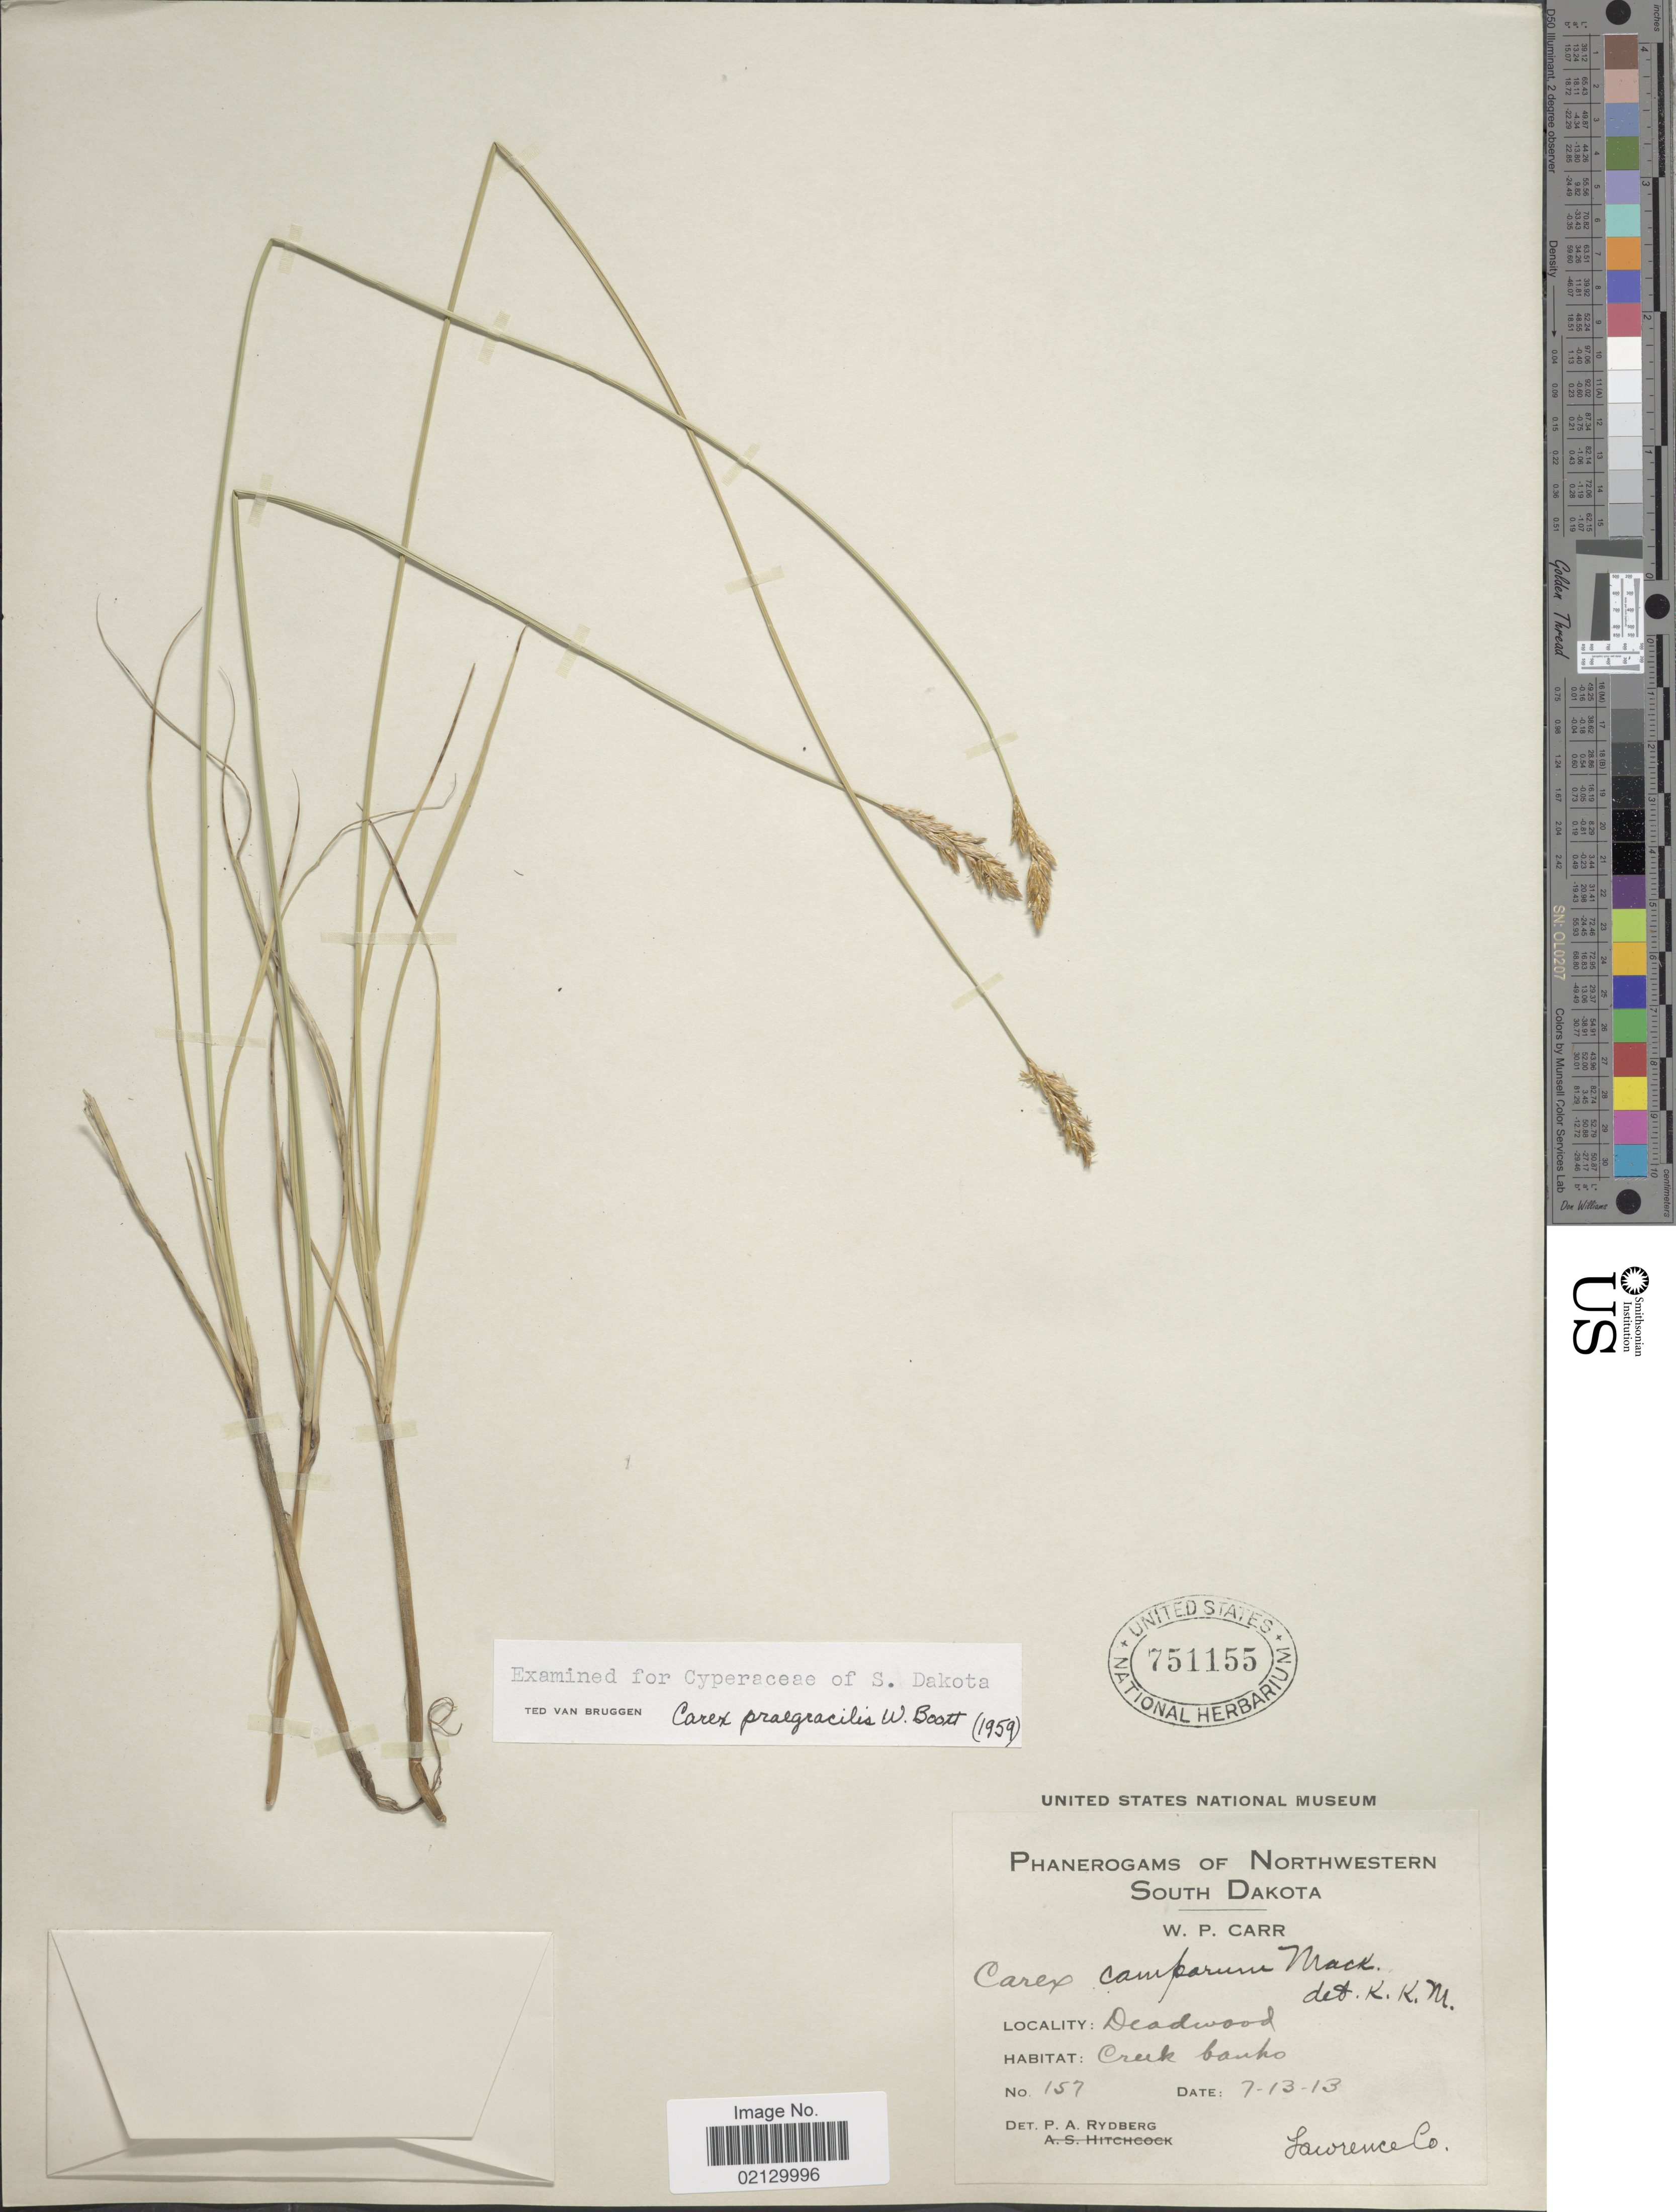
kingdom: Plantae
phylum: Tracheophyta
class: Liliopsida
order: Poales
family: Cyperaceae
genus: Carex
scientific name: Carex praegracilis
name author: W. Boott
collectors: W. Carr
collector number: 157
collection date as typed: Transcribed d/m/y: 13/7/13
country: United States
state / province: South Dakota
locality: Northwestern South Dakota, Deadwood, Creek Banks, Lawrence Co.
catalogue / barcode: US 751155